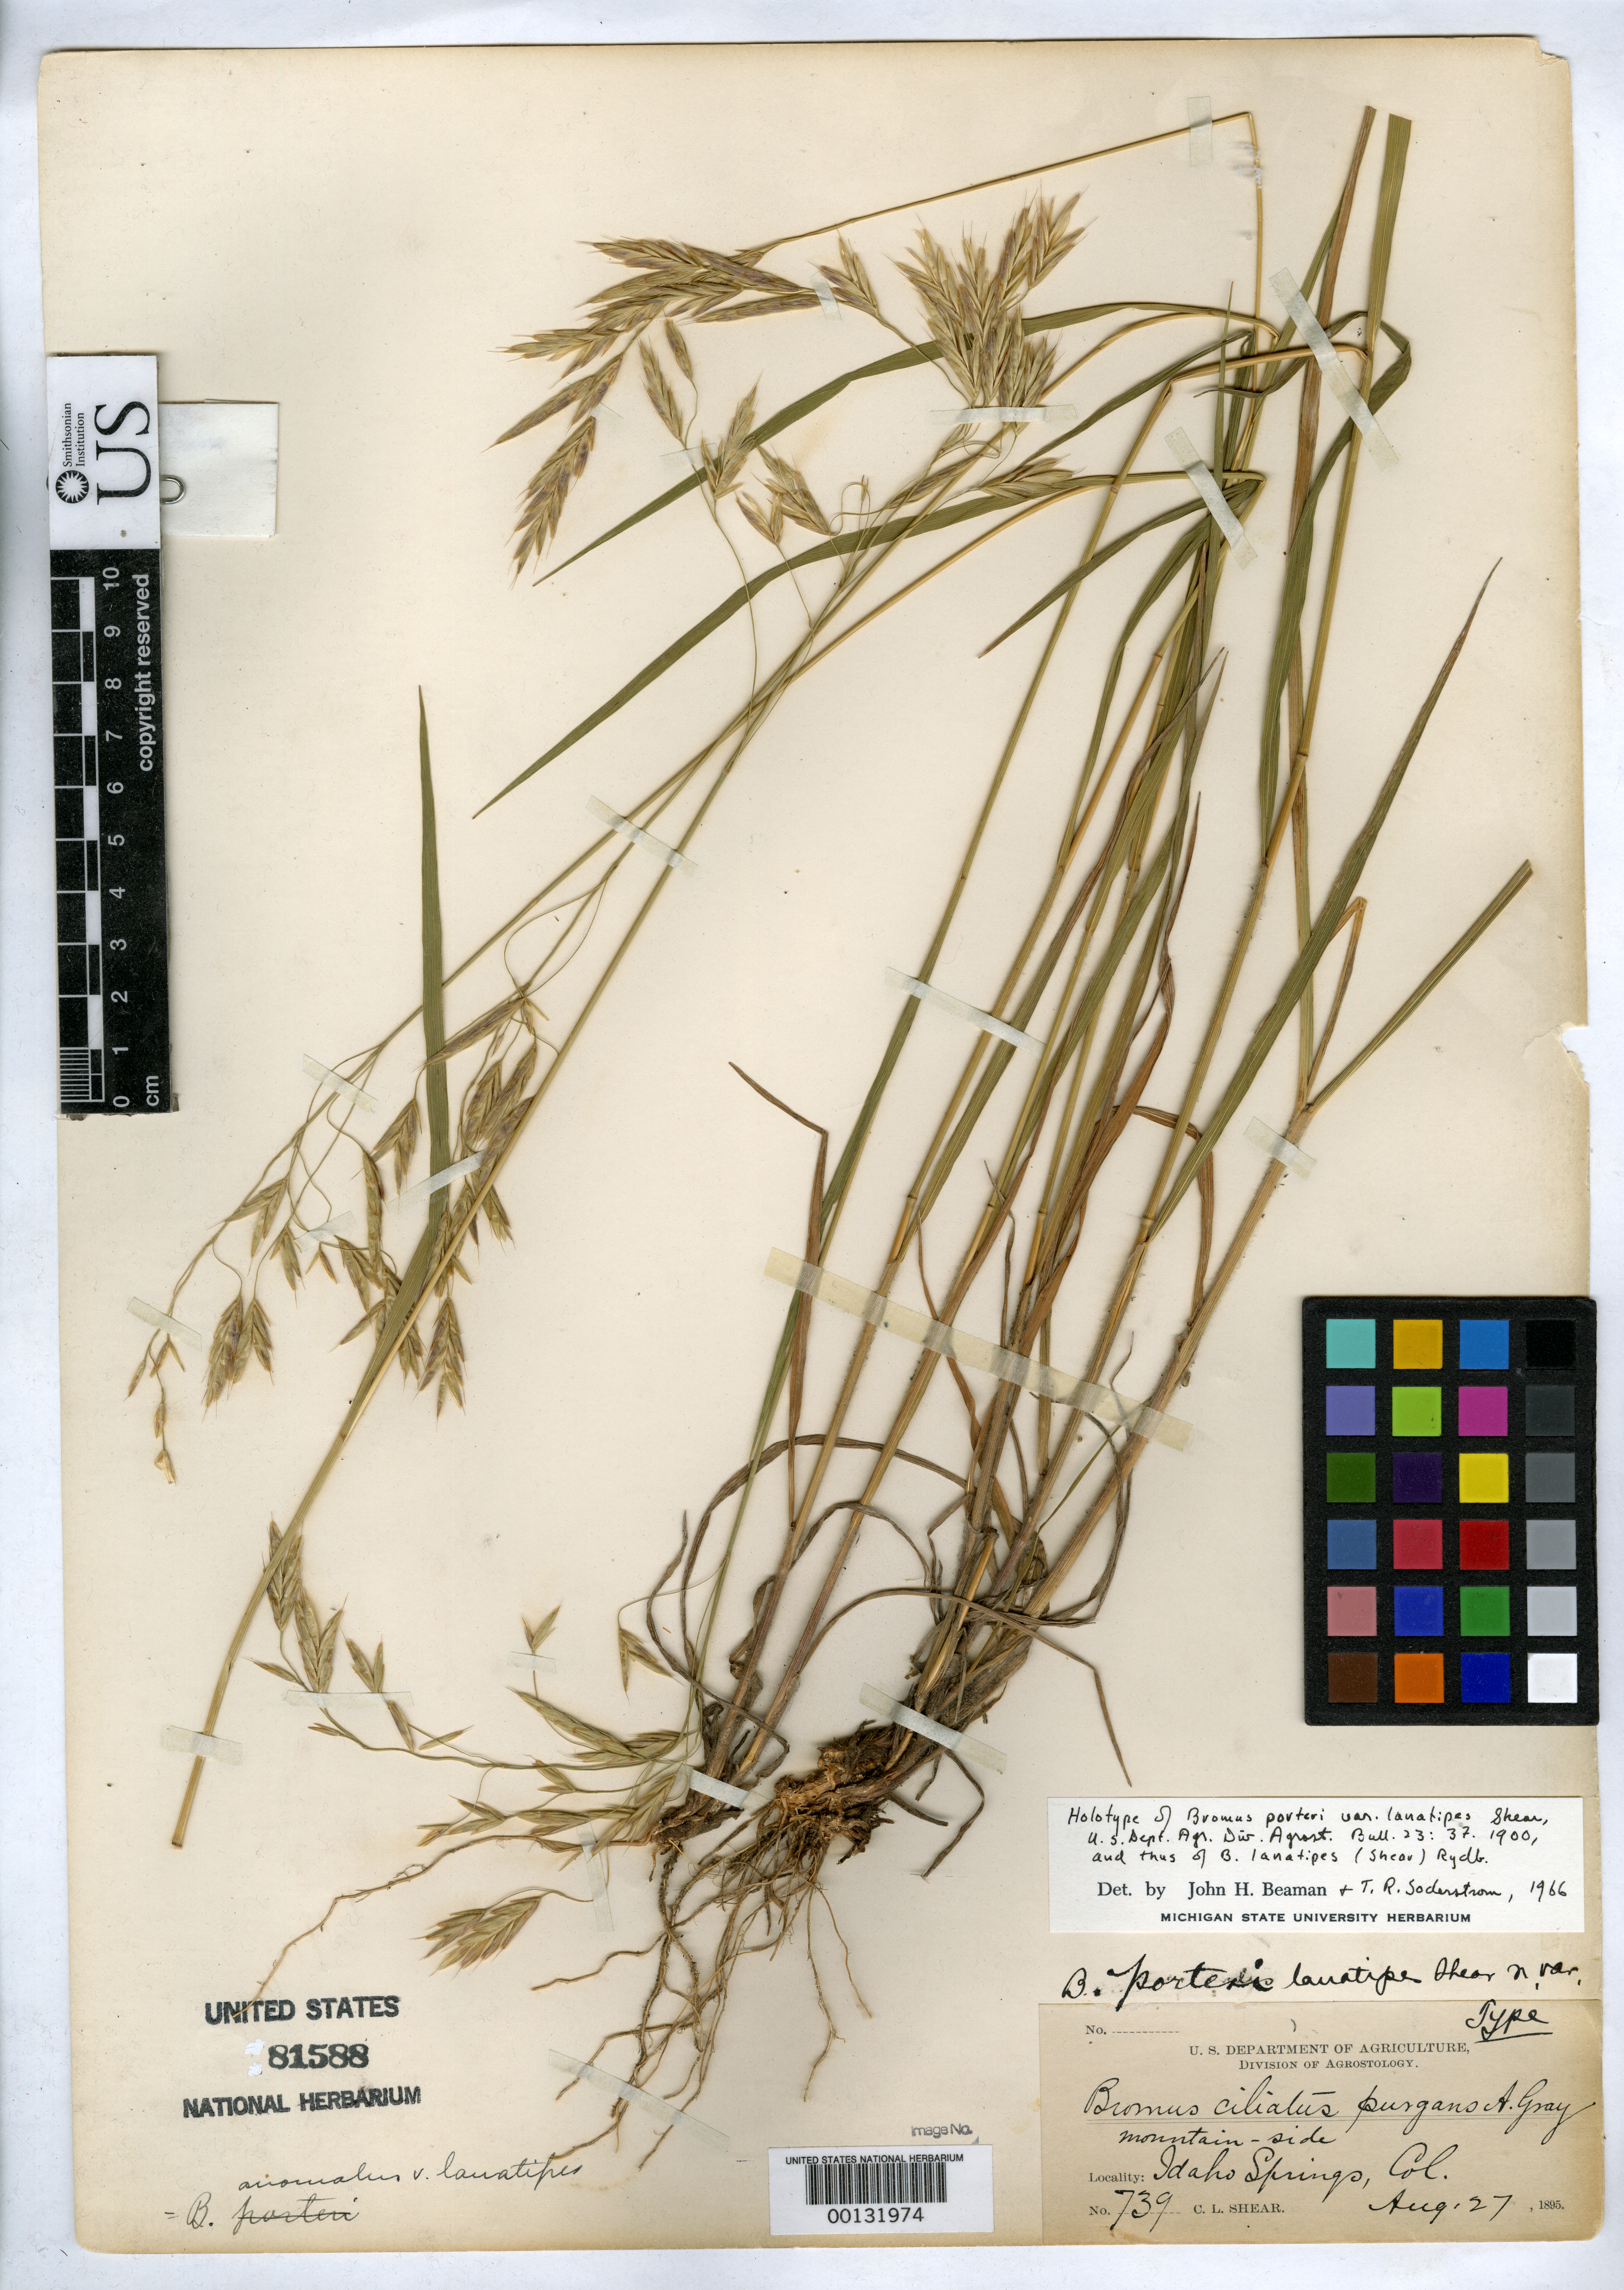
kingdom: Plantae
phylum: Tracheophyta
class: Liliopsida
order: Poales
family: Poaceae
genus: Bromus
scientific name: Bromus porteri var. lanatipes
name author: Shear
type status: Holotype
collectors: C. L. Shear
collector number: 739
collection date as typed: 27 Aug 1895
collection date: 1895-08-27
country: United States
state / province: Colorado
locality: Idaho Springs.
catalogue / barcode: US 81588